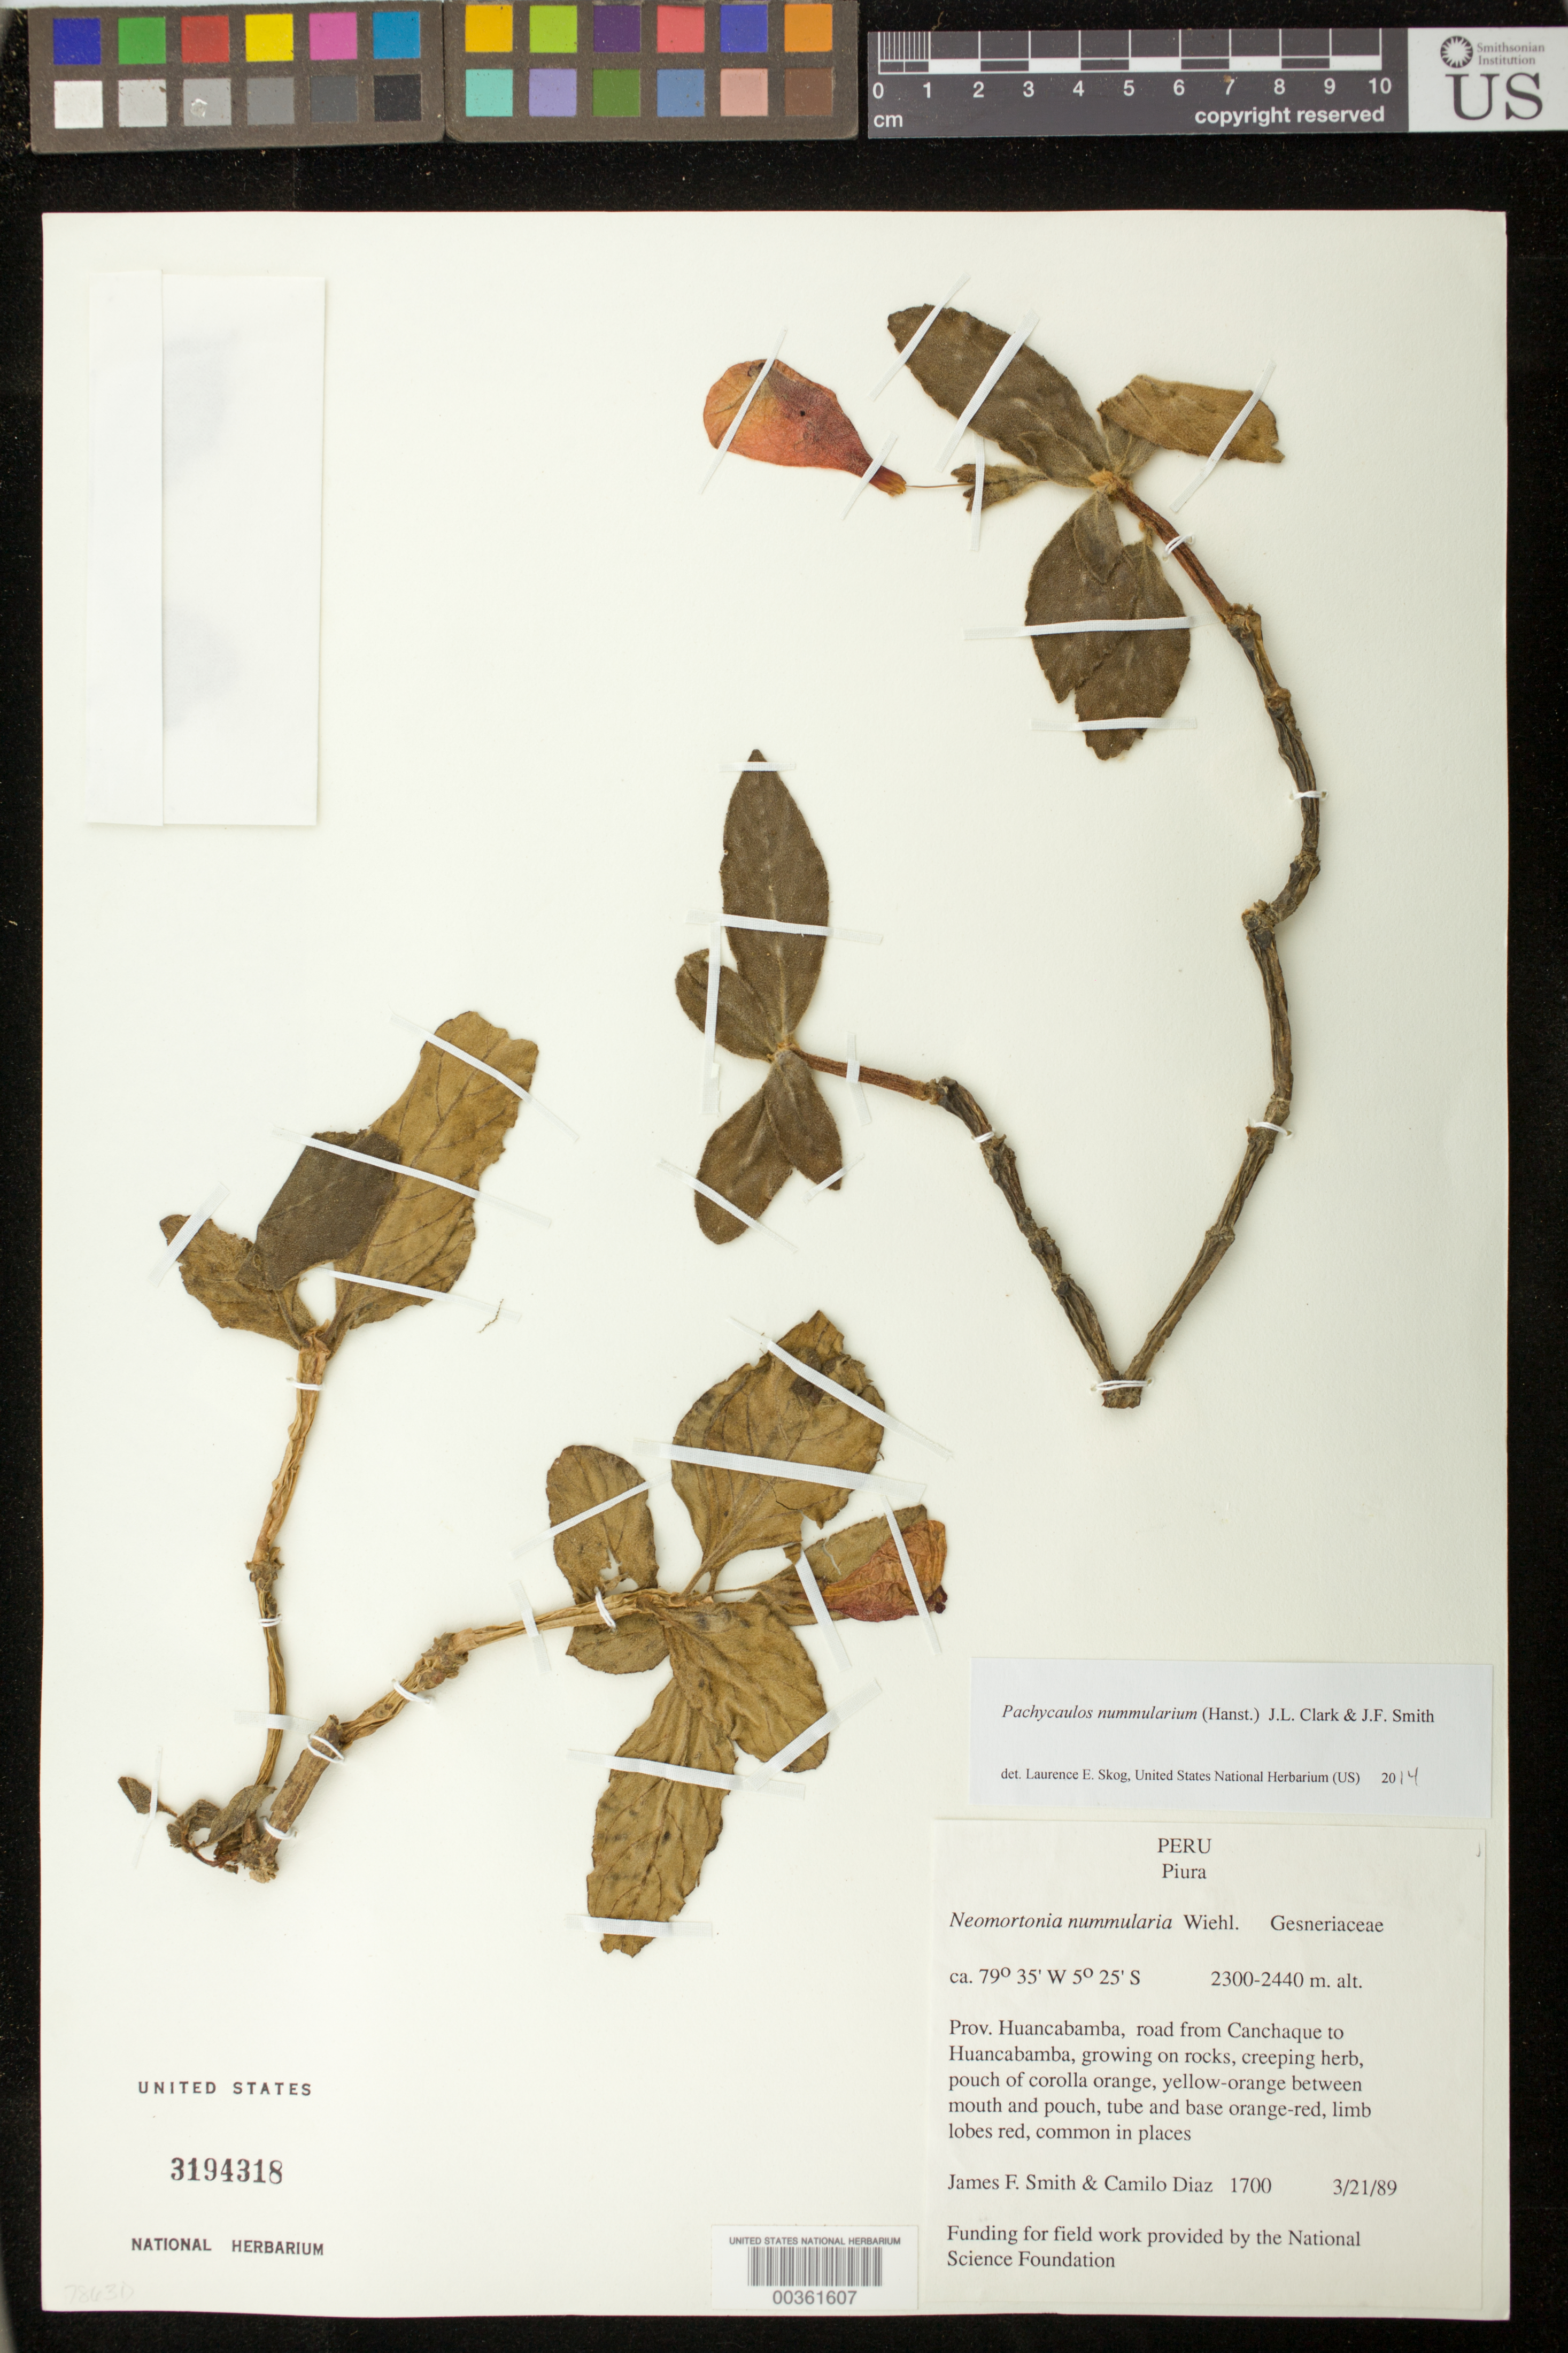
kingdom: Plantae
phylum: Tracheophyta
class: Magnoliopsida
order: Lamiales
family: Gesneriaceae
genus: Pachycaulos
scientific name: Pachycaulos huancabambae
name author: J.L. Clark & Moonlight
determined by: Clark, J. L., (SEL), The Marie Selby Botanical Garden (UNITED STATES)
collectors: J. Smith & C. Díaz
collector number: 1700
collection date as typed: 21 Mar 1989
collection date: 1989-03-21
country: Peru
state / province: Piura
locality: Prov. Huancabamba, road from Canchaque to Huancabamba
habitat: Growing on rocks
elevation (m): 2300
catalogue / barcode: US 3194318